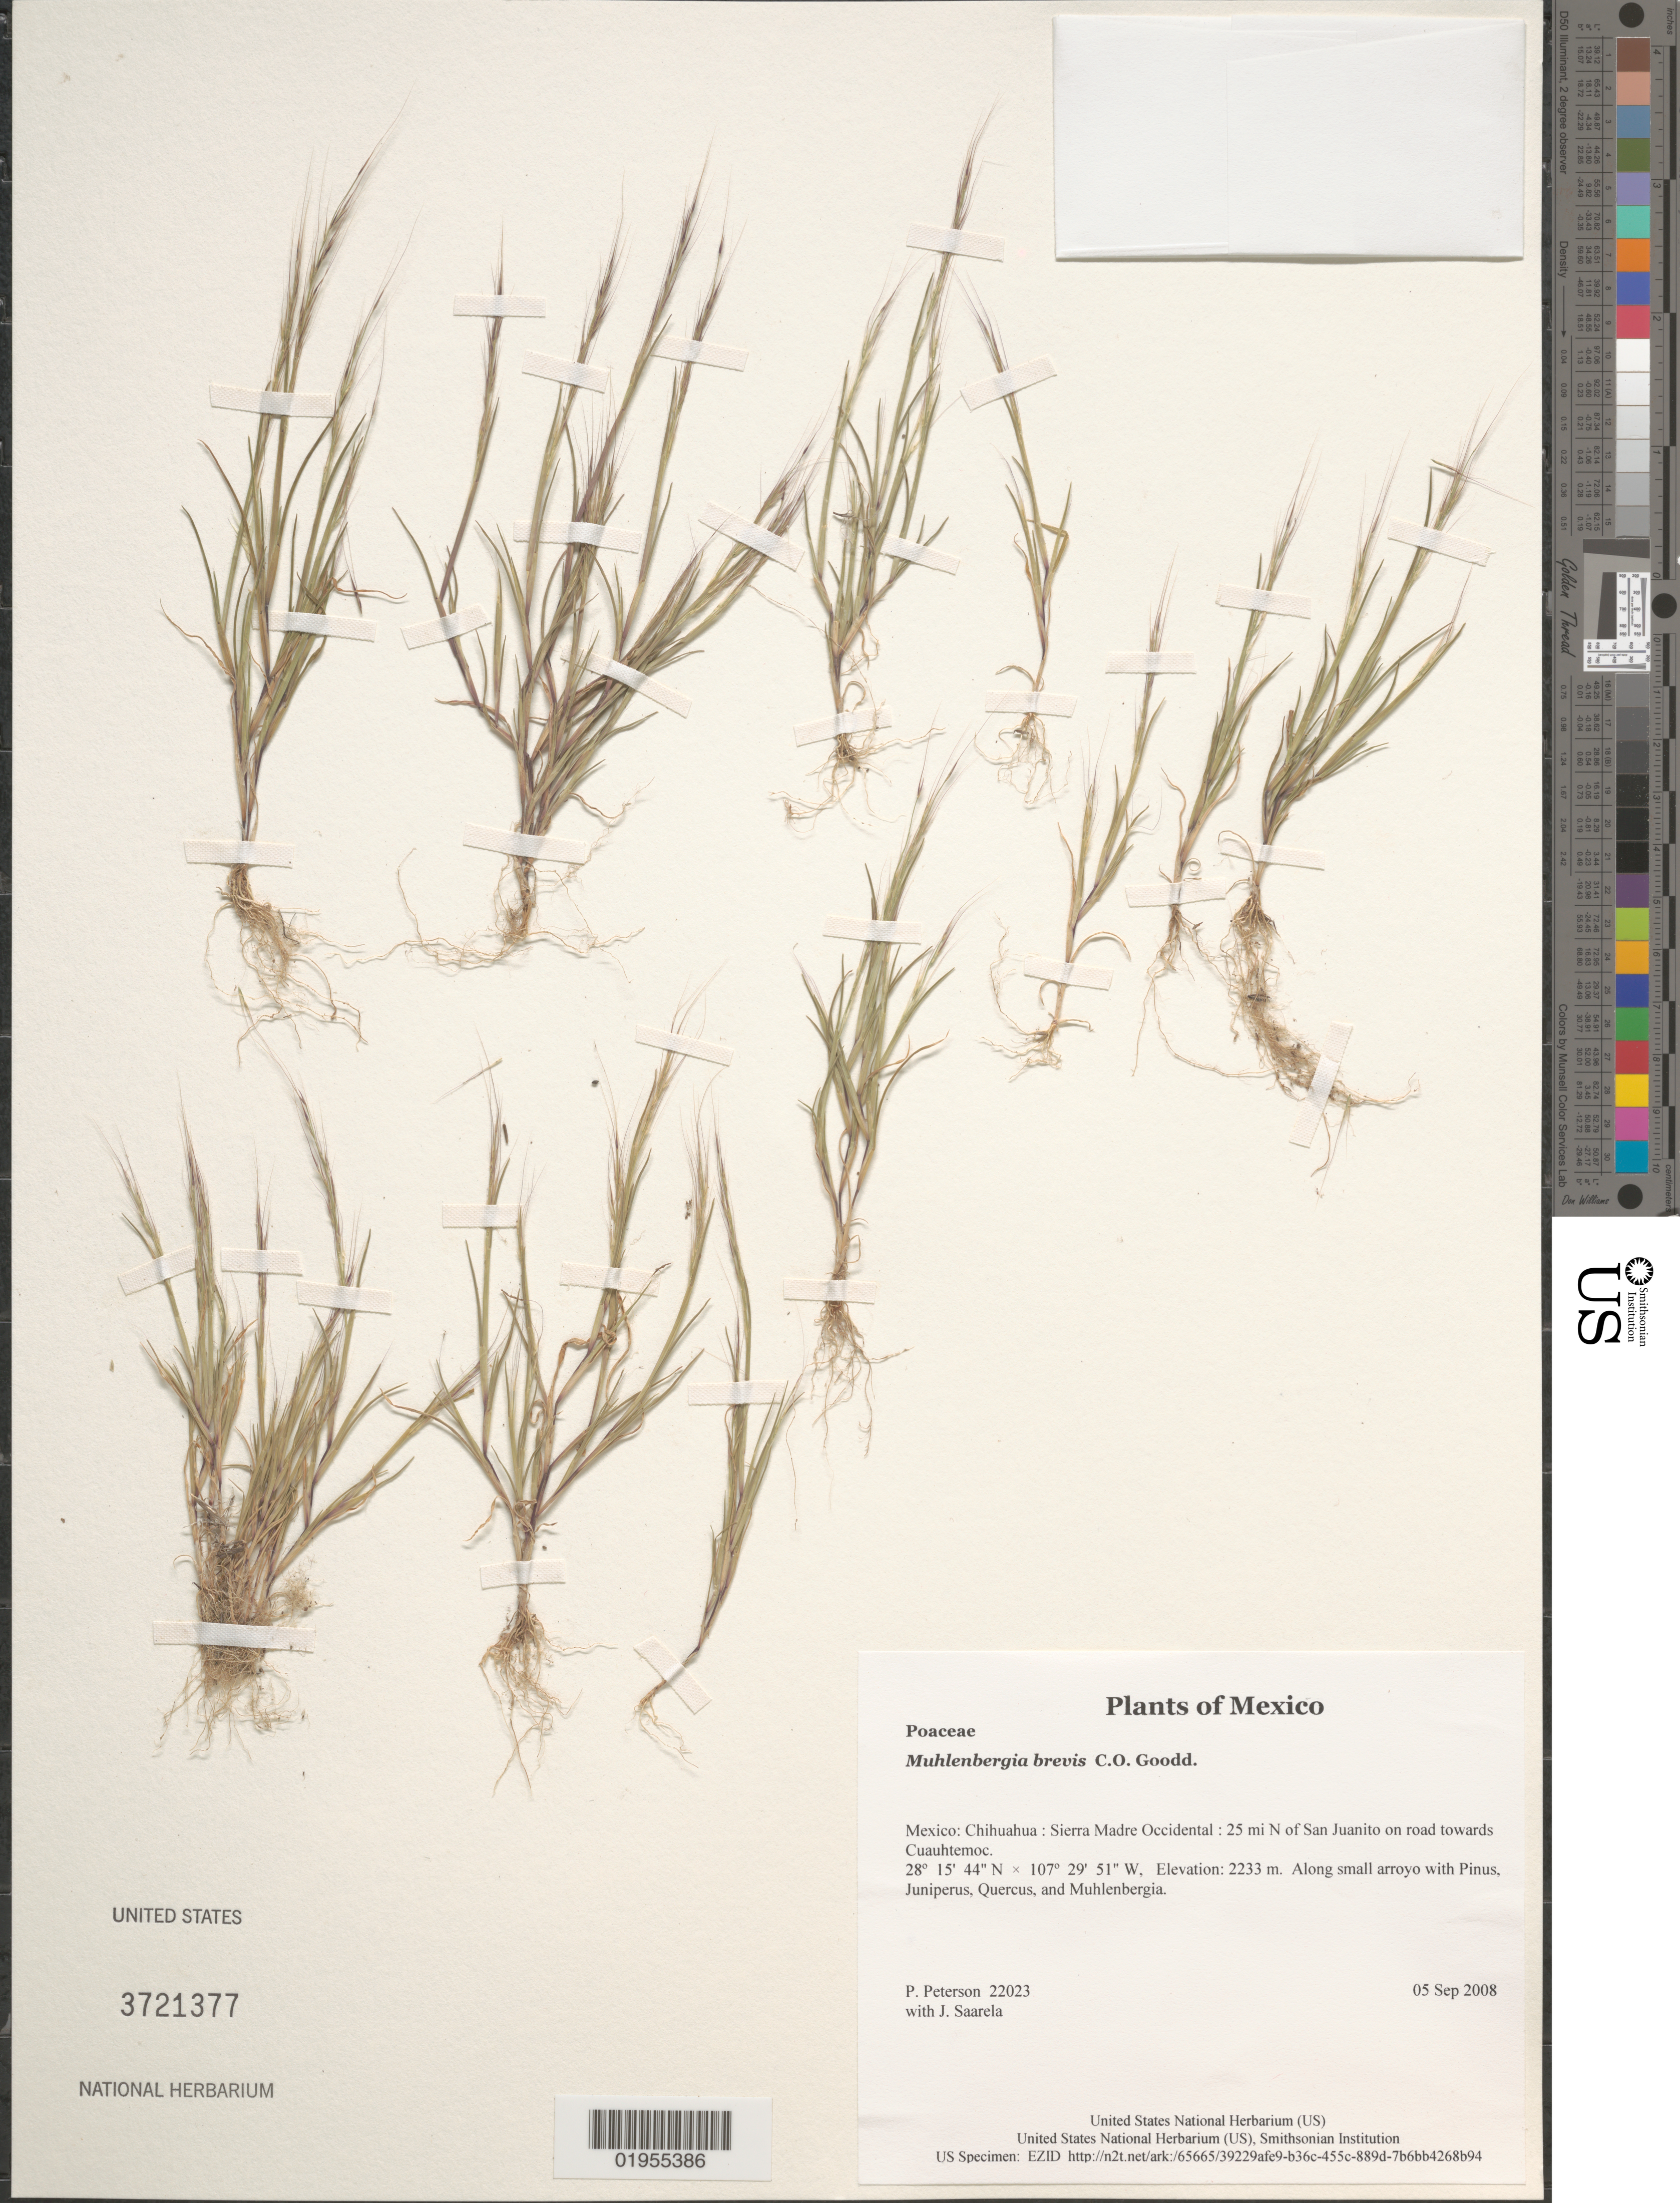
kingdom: Plantae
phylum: Tracheophyta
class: Liliopsida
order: Poales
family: Poaceae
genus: Muhlenbergia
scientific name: Muhlenbergia brevis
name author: C.O. Goodd.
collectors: P. M. Peterson & J. Saarela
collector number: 22023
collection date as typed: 05 Sep 2008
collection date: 2008-09-05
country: Mexico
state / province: Chihuahua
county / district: Sierra Madre Occidental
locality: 25 mi N of San Juanito on road towards Cuauhtemoc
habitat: Along small arroyo with Pinus, Juniperus, Quercus, and Muhlenbergia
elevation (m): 2233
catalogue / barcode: US 3721377